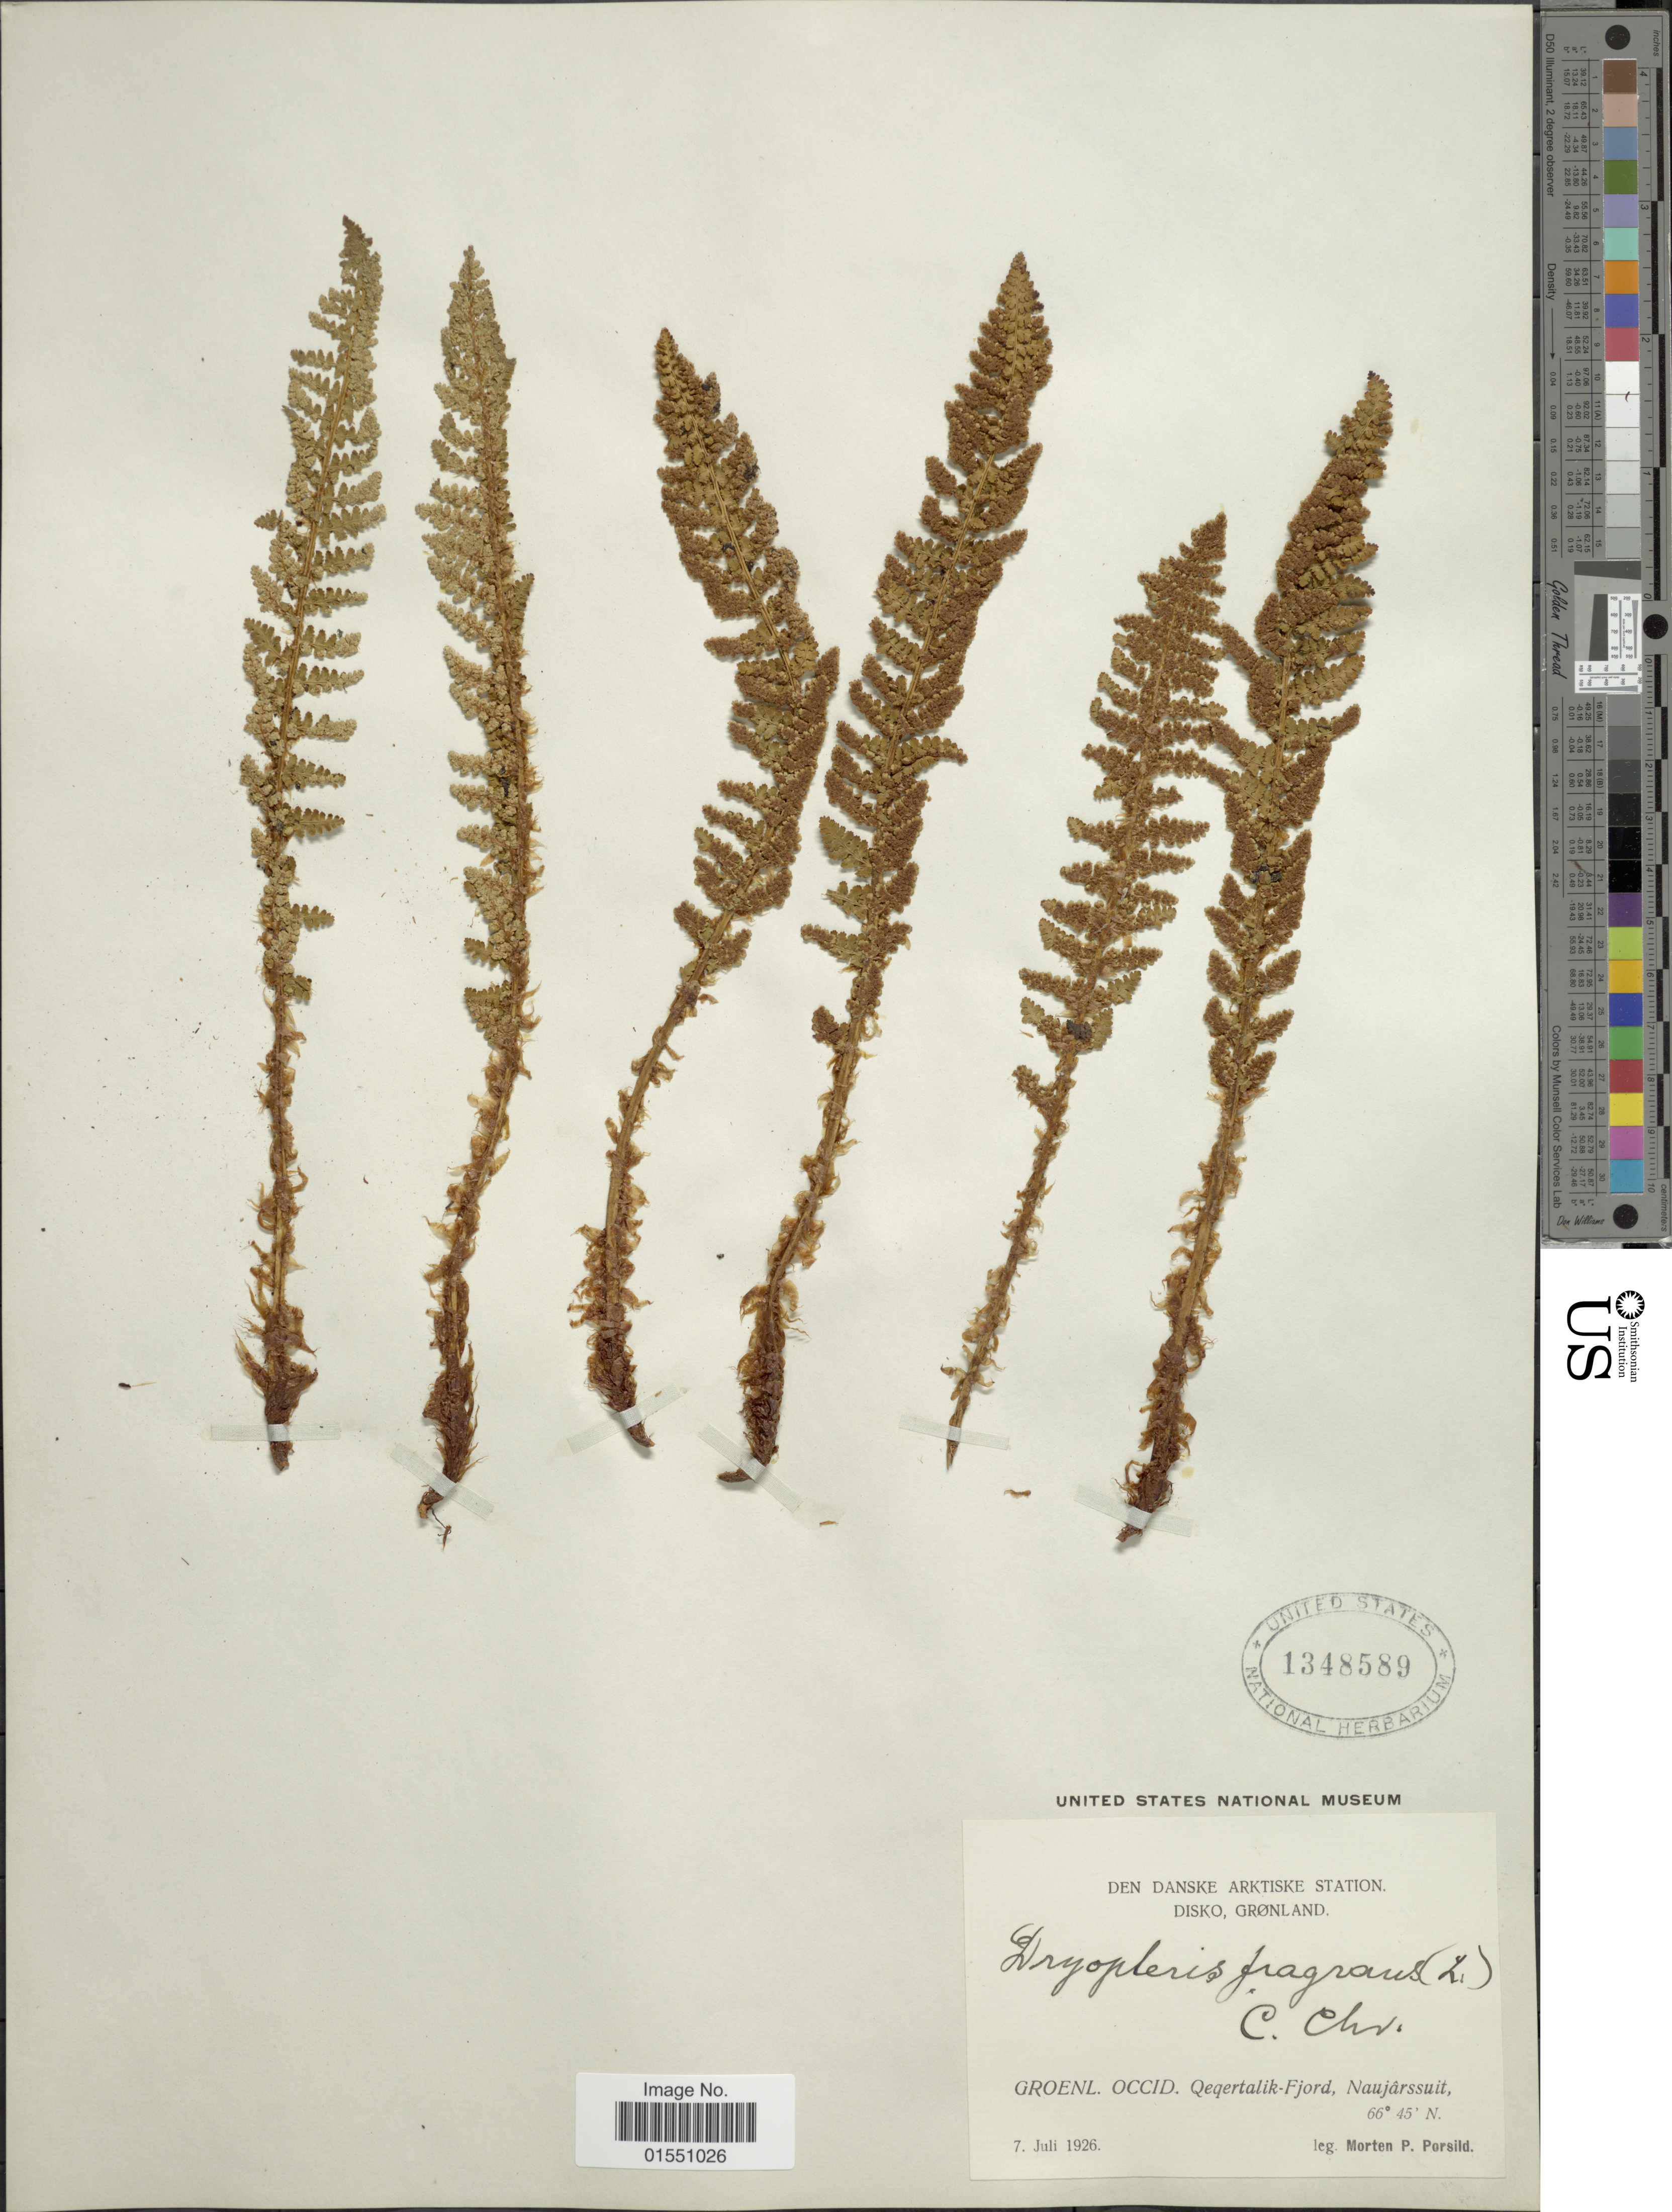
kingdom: Plantae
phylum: Tracheophyta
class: Polypodiopsida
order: Polypodiales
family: Dryopteridaceae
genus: Dryopteris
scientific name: Dryopteris fragrans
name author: (L.) Schott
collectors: M. P. Porsild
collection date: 1926-07-07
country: Greenland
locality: Den Danske Arktiske Station. Disko, Grønland. Groenl. Occid. Qeqertalik-Fjord, Naujârssuit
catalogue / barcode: US 1348589